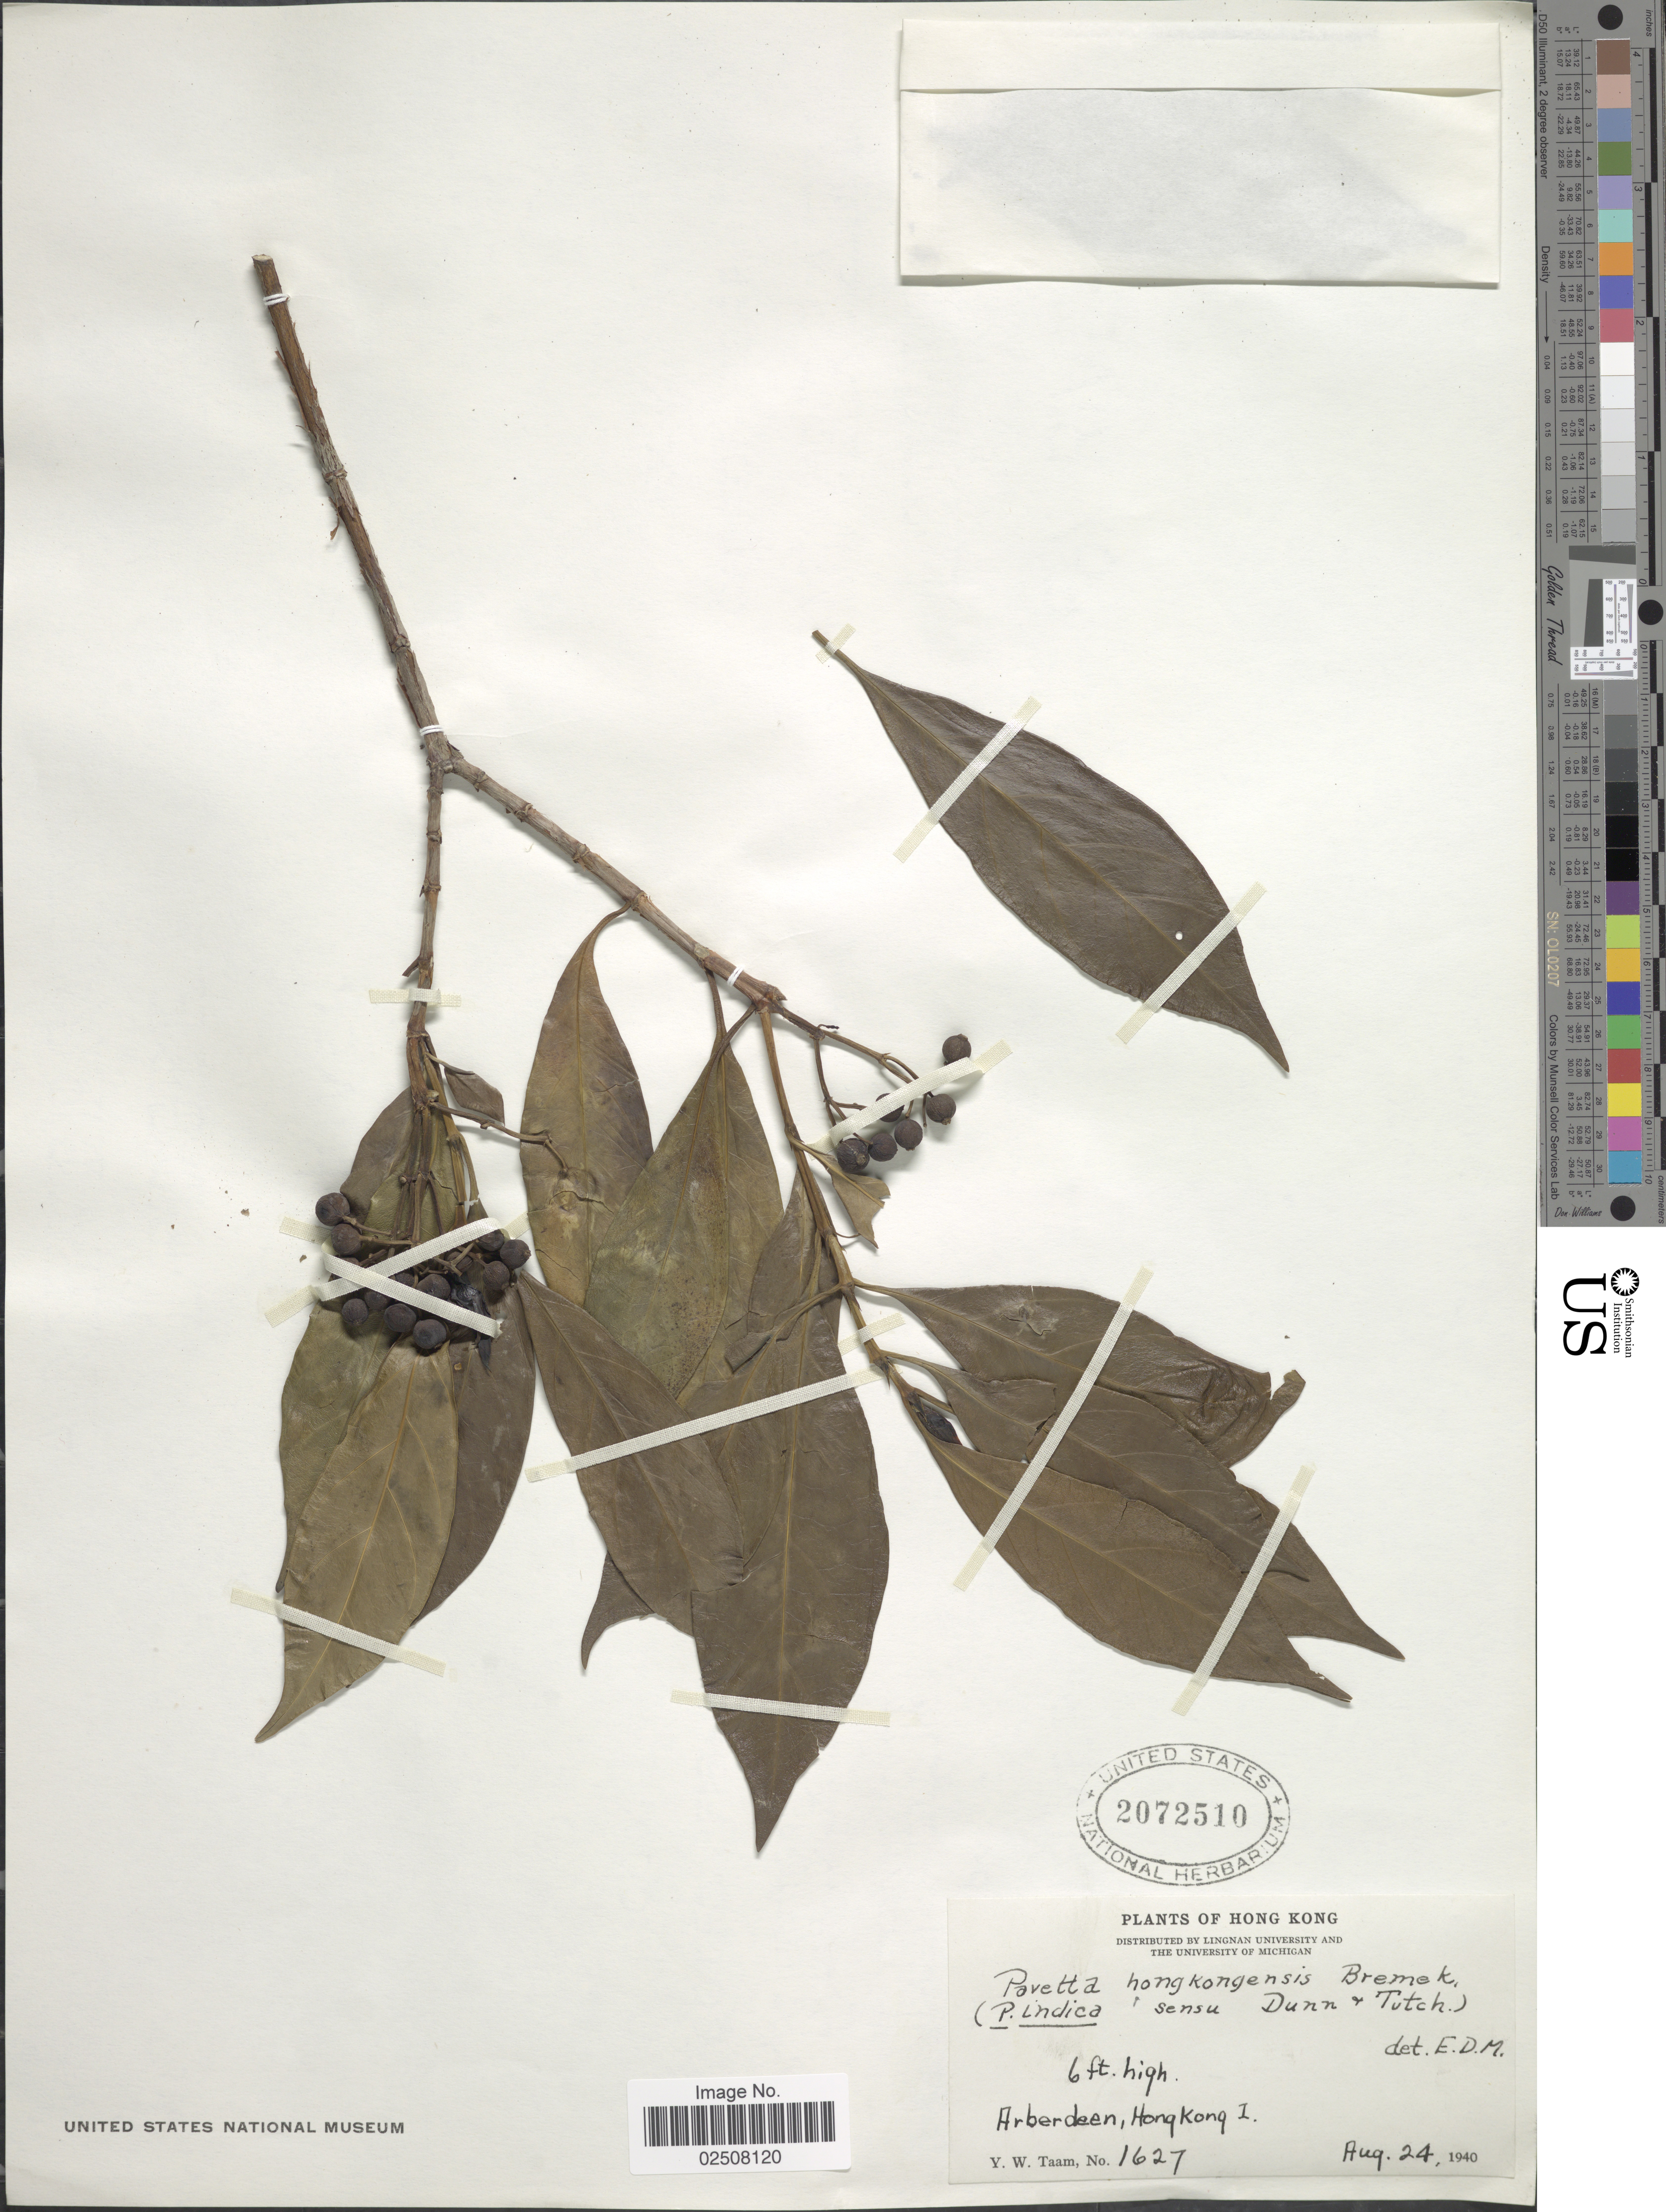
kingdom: Plantae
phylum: Tracheophyta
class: Magnoliopsida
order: Gentianales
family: Rubiaceae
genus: Pavetta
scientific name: Pavetta hongkongensis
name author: Bremek.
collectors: Y. W. Taam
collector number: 1627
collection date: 1940-08-24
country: China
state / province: Hong Kong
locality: Aberdeen, Hong Kong I.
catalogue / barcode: US 2072510